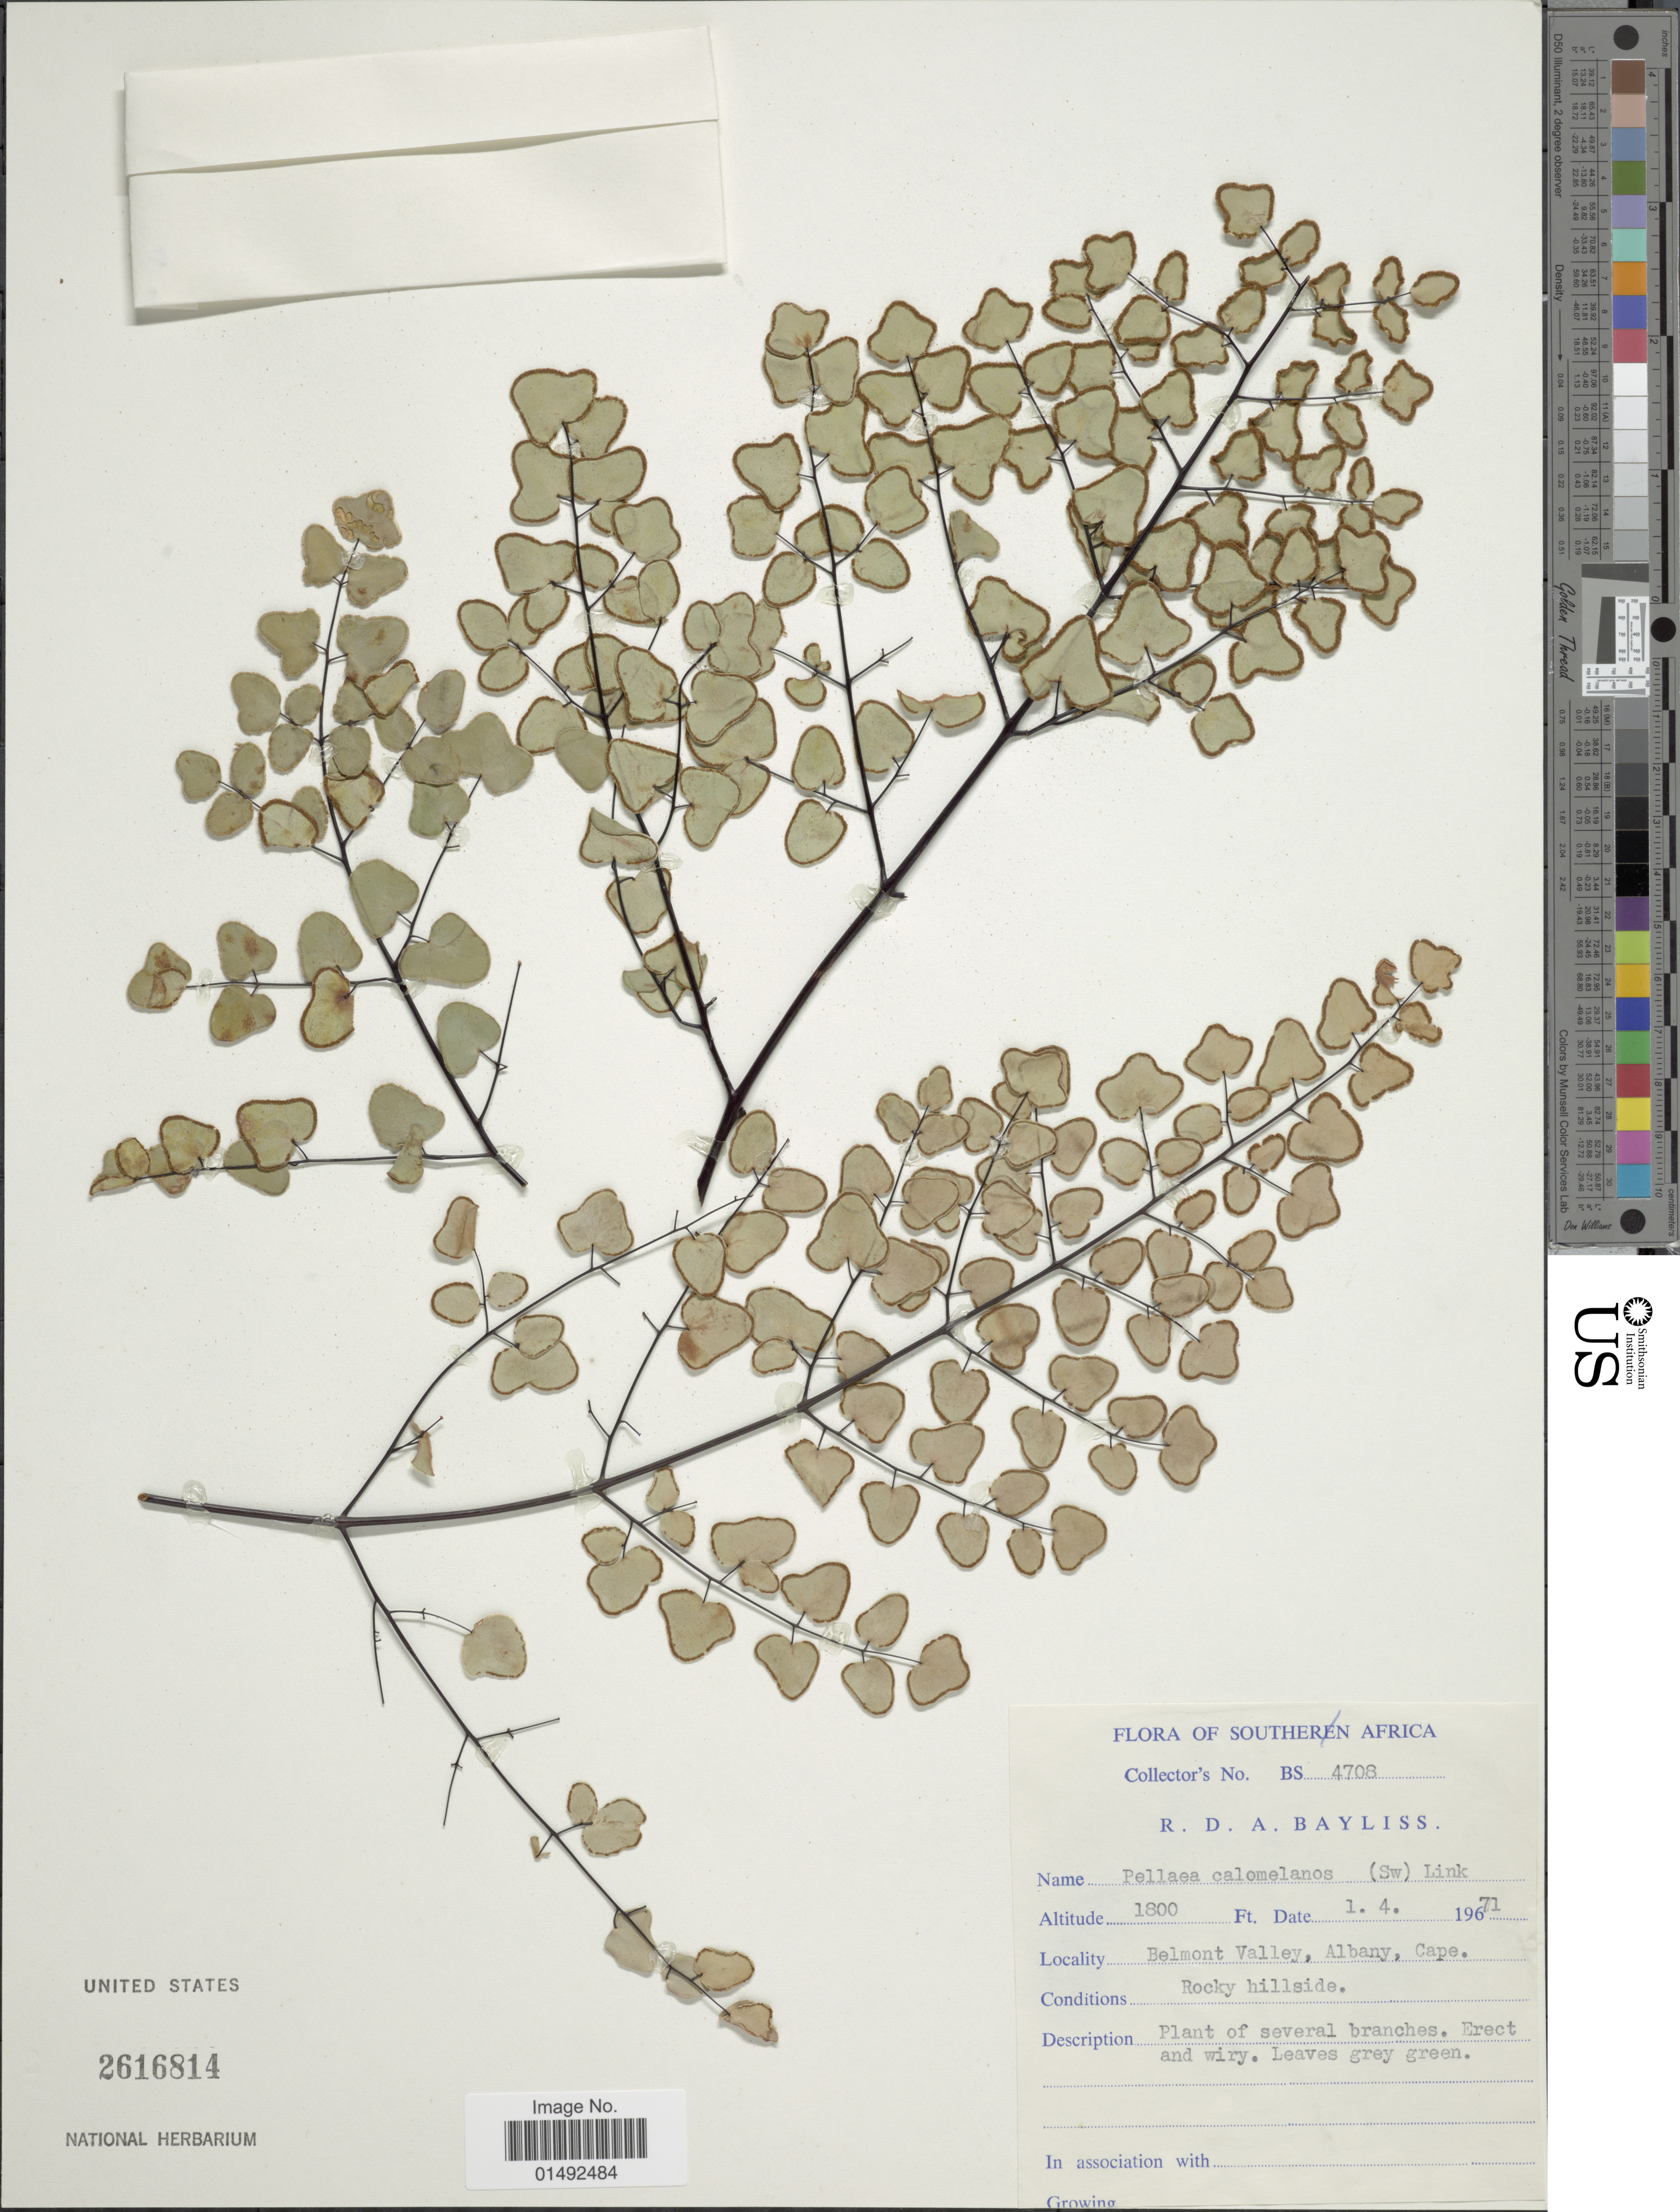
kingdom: Plantae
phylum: Tracheophyta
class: Polypodiopsida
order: Polypodiales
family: Pteridaceae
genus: Pellaea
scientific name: Pellaea calomelanos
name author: (Sw.) Link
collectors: R. Bayliss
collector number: BS 4708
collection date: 1971-04-01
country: South Africa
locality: Belmont Valley, Albany, Cape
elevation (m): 549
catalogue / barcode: US 2616814